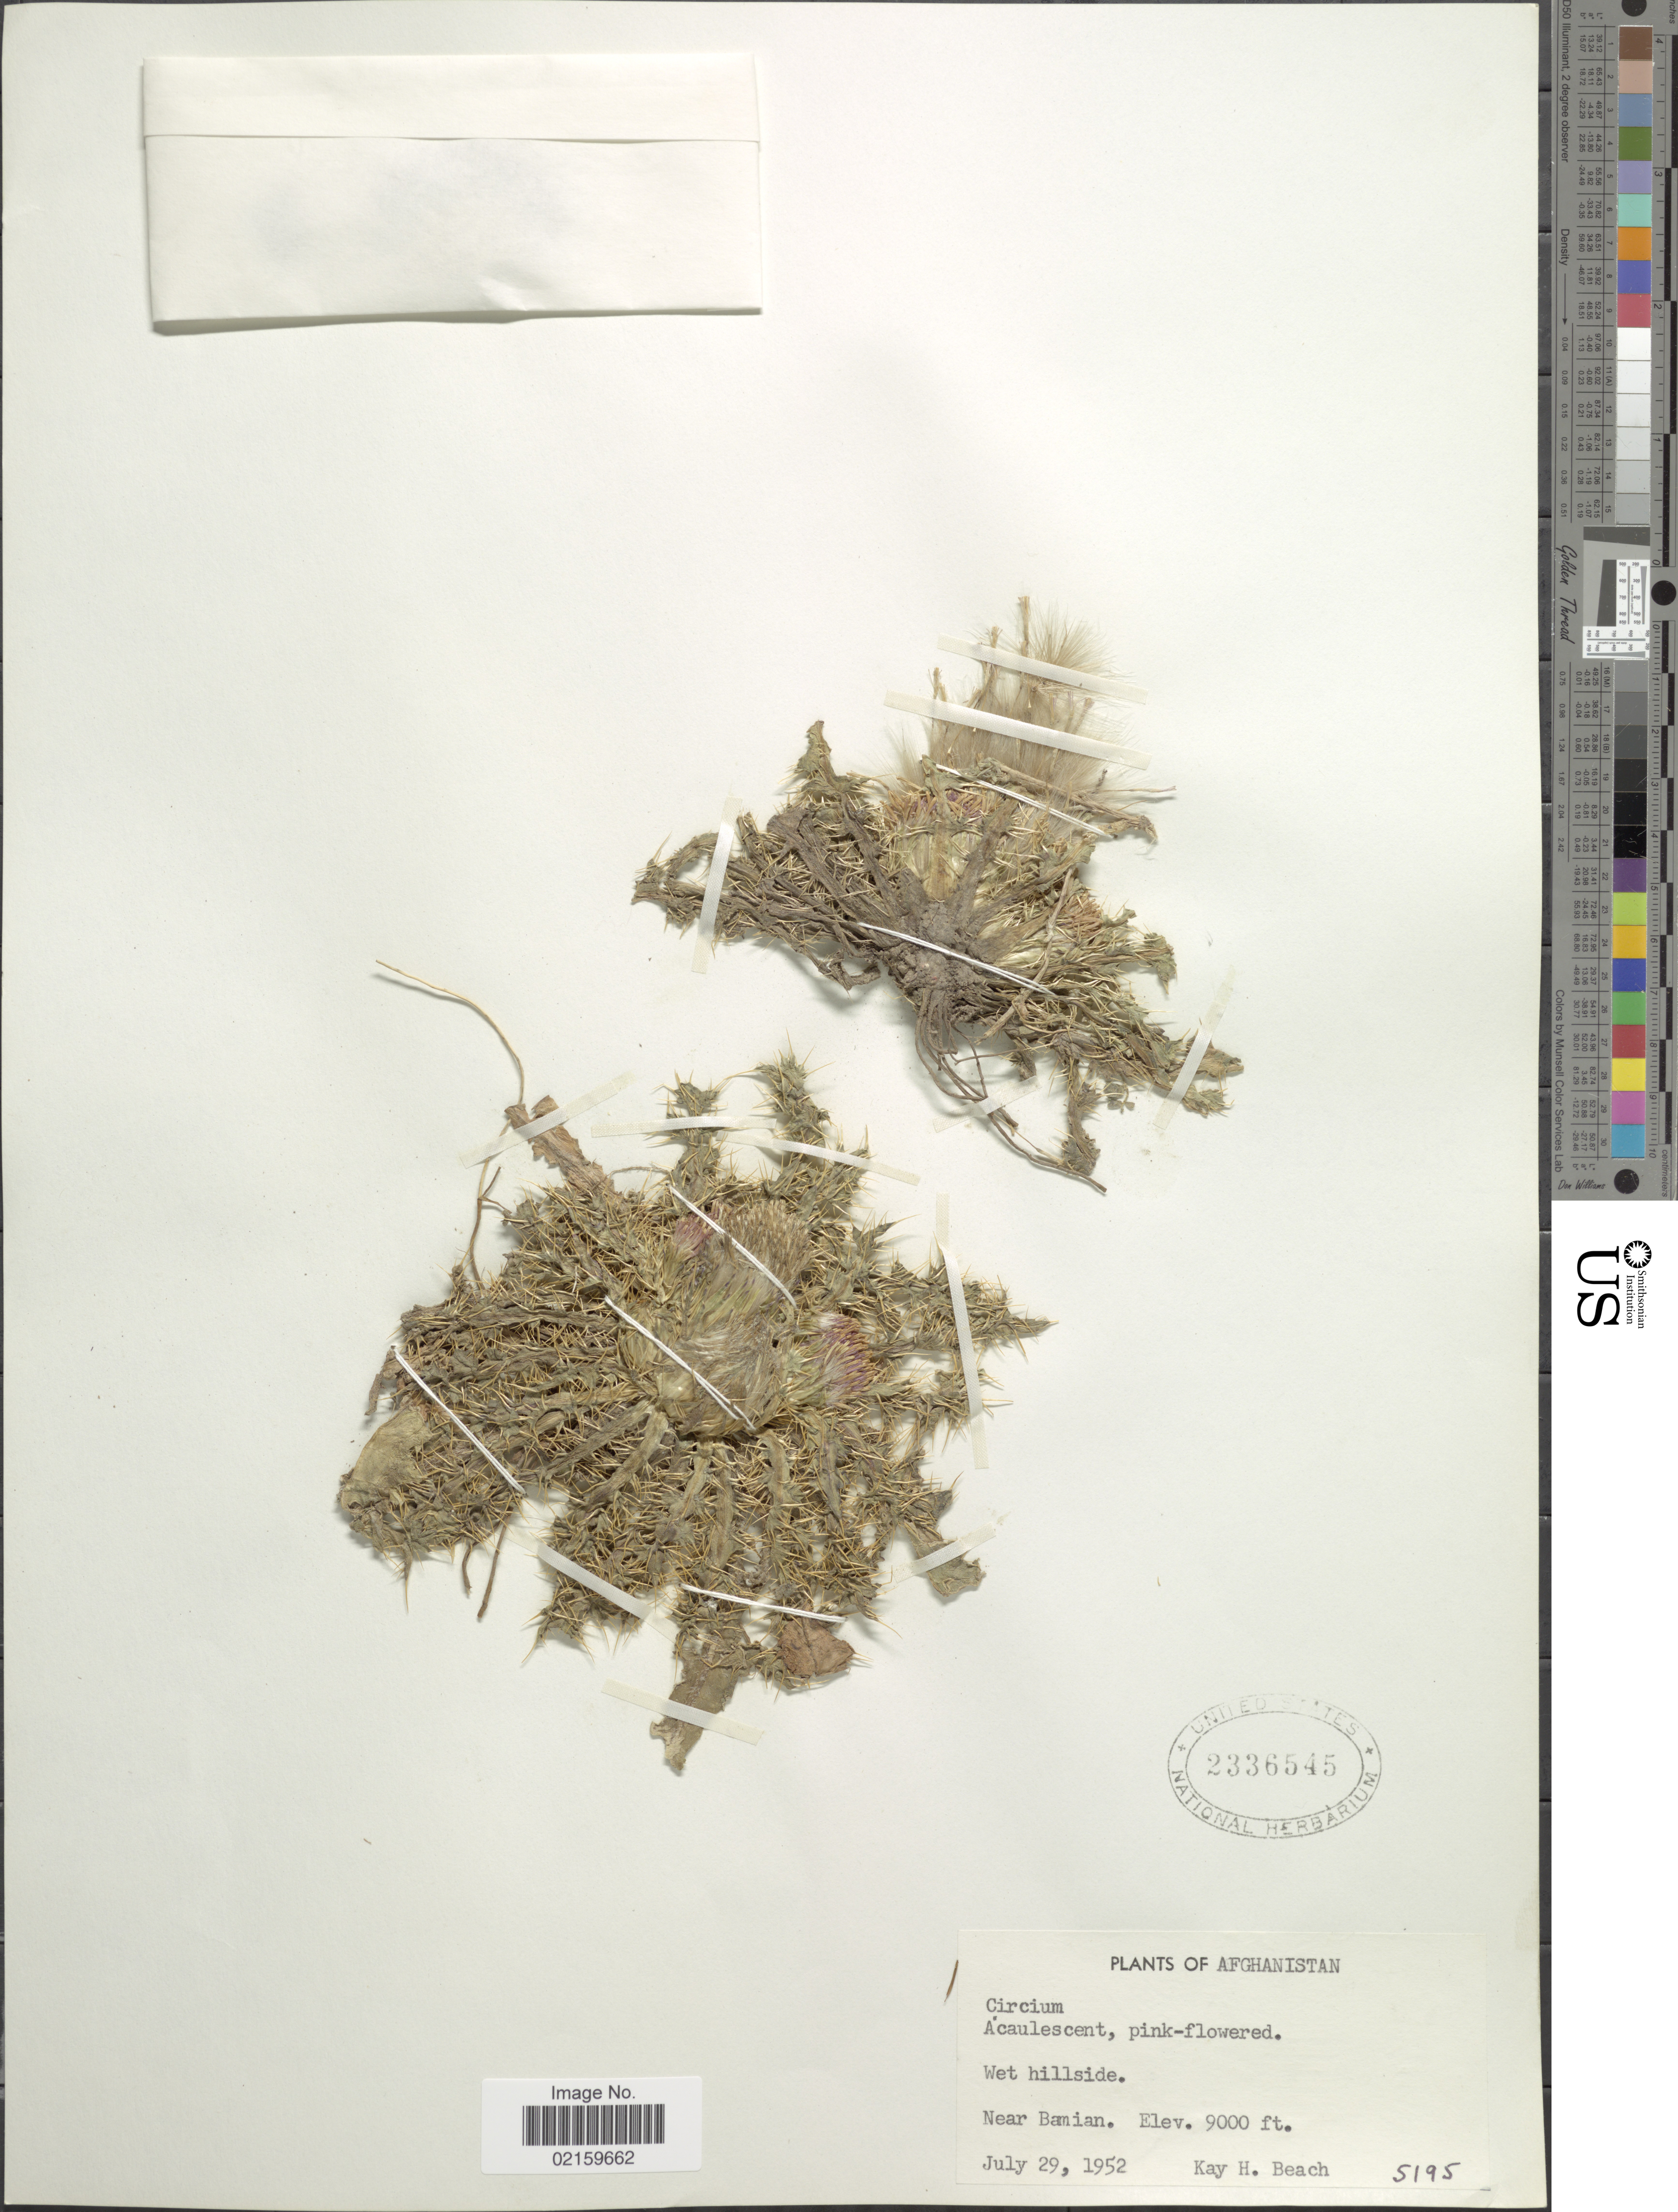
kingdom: Plantae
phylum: Tracheophyta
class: Magnoliopsida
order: Asterales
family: Asteraceae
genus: Cirsium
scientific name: Cirsium sp.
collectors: K. H. Beach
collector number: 5195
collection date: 1952-07-29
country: Afghanistan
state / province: Bamian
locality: Near Bamian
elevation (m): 2743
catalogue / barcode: US 2336545